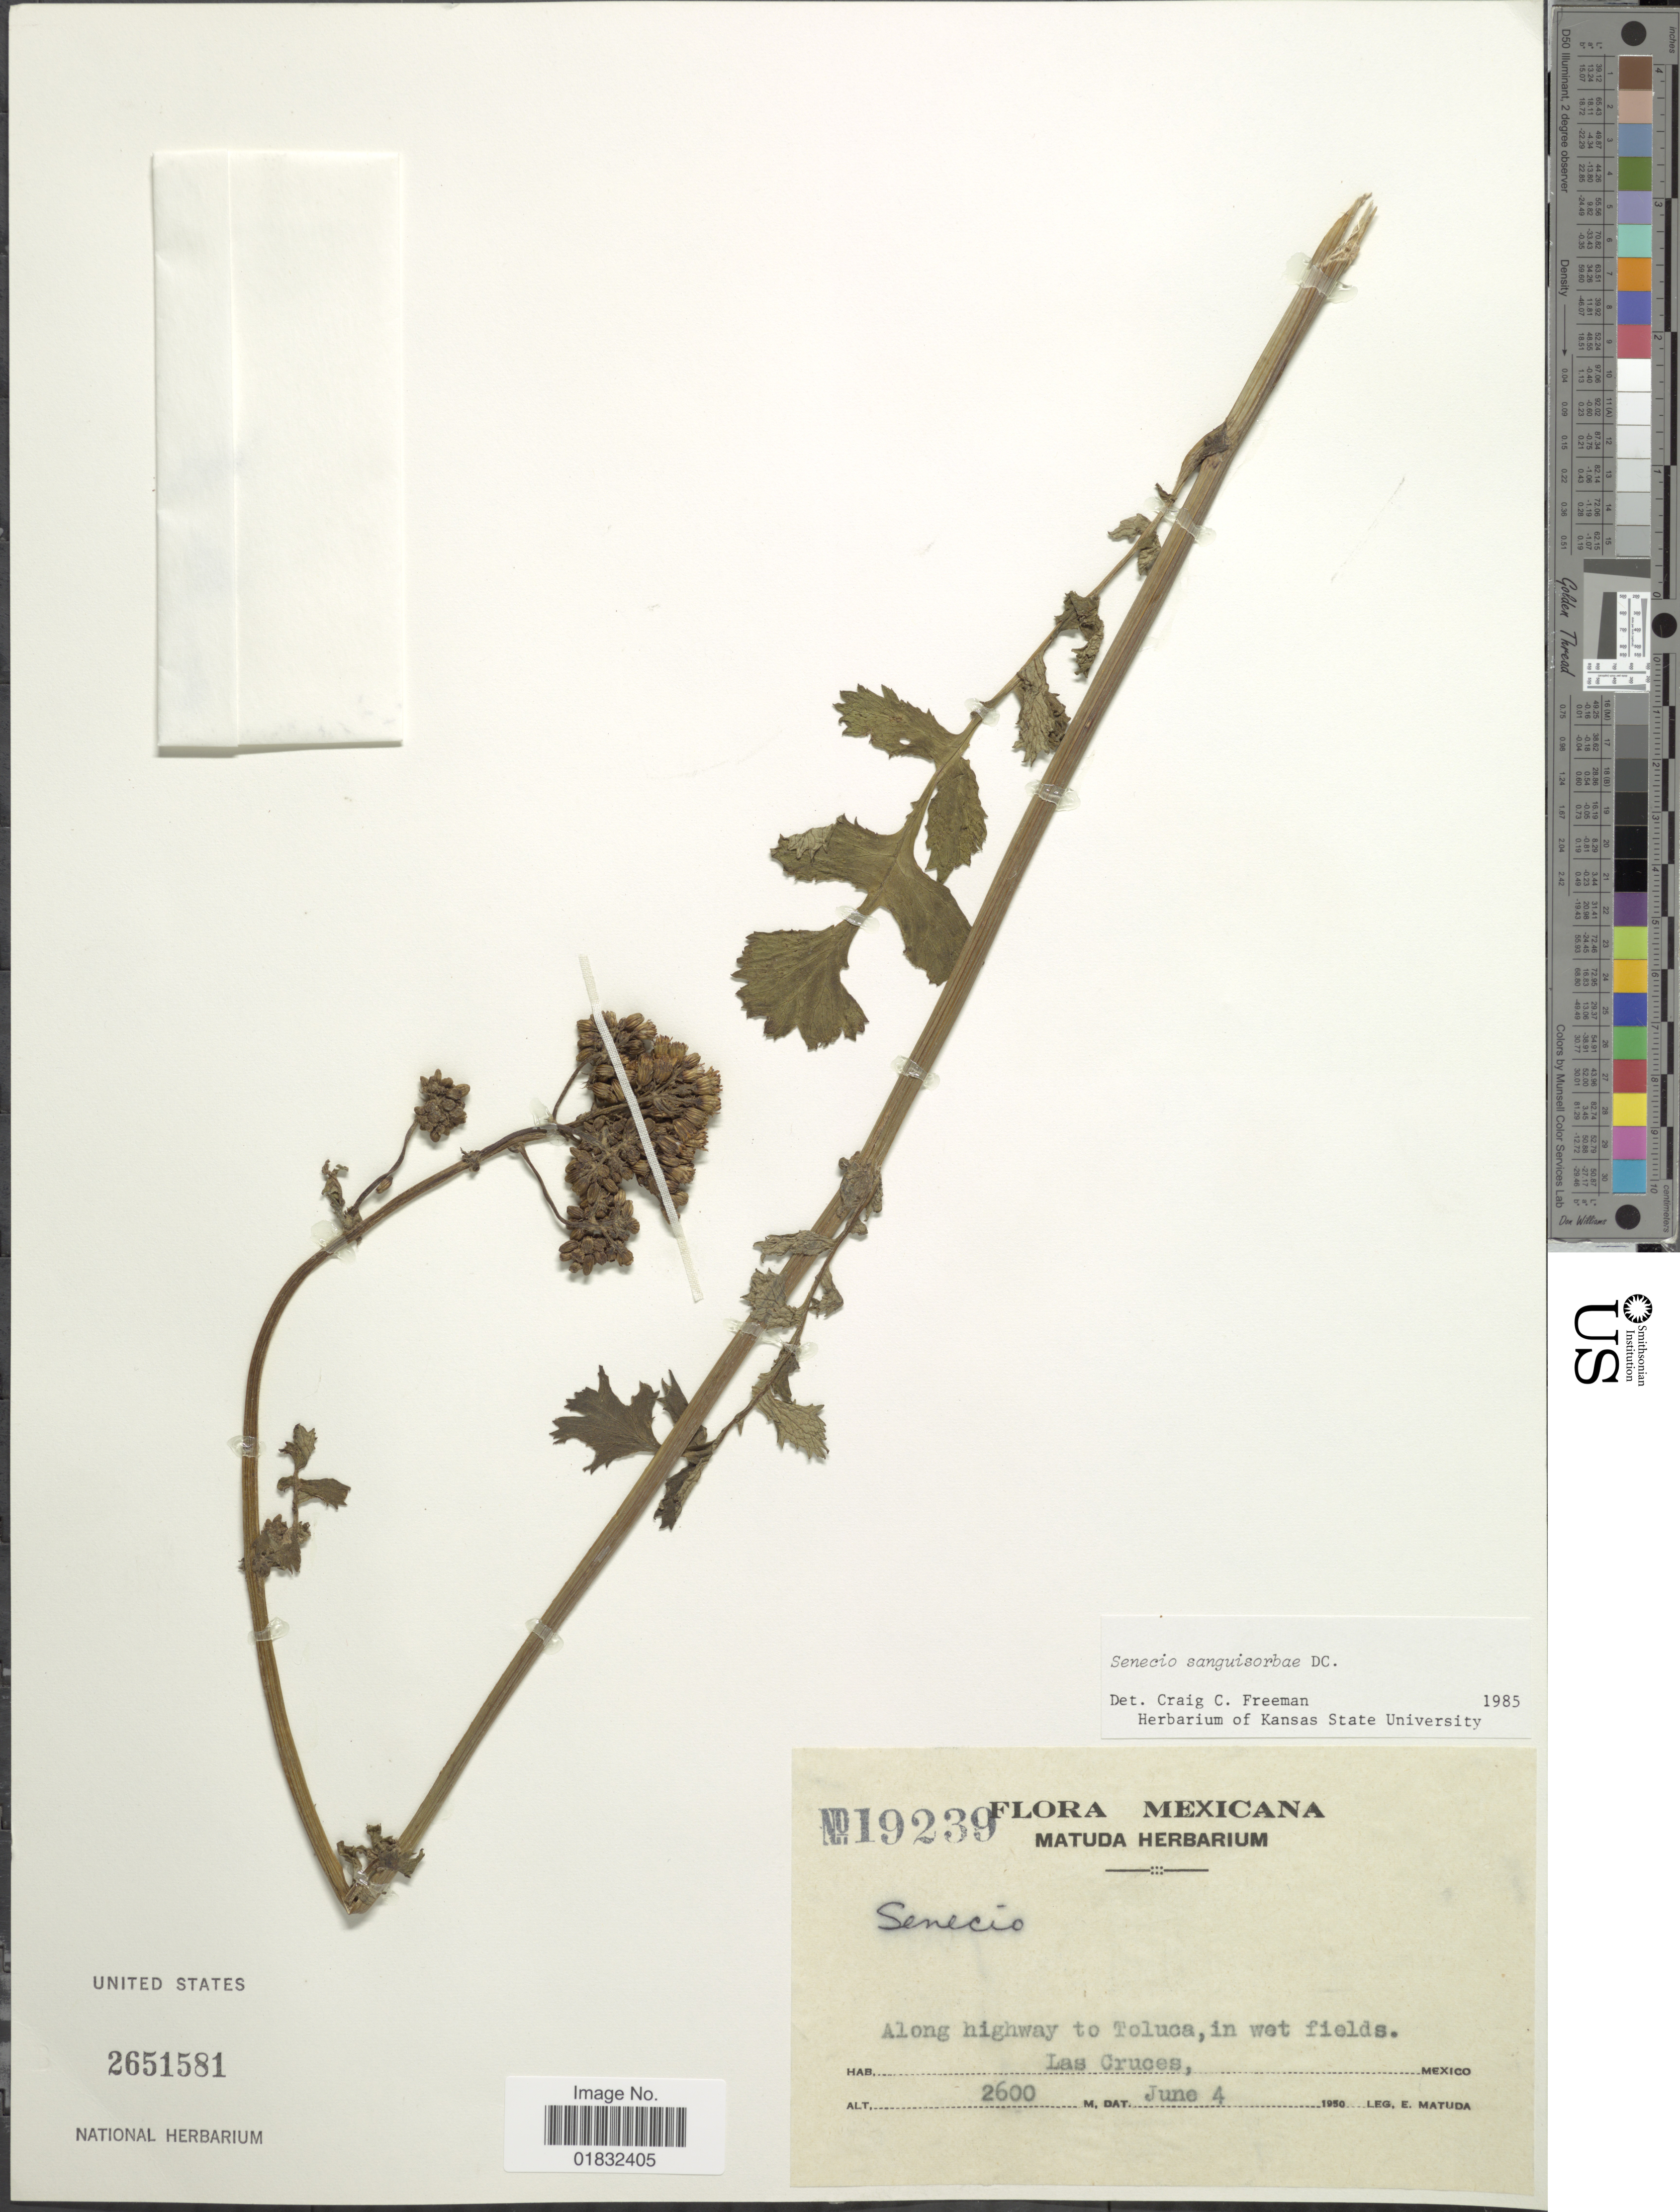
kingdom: Plantae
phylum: Tracheophyta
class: Magnoliopsida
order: Asterales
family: Asteraceae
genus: Packera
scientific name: Packera sanguisorboides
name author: (Rydb.) W.A. Weber & Á. Löve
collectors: E. Matuda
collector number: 19239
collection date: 1950-06-04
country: Mexico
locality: Along highway to Toluca, in wet fields, Las Cruces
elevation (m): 2600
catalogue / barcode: US 2651581